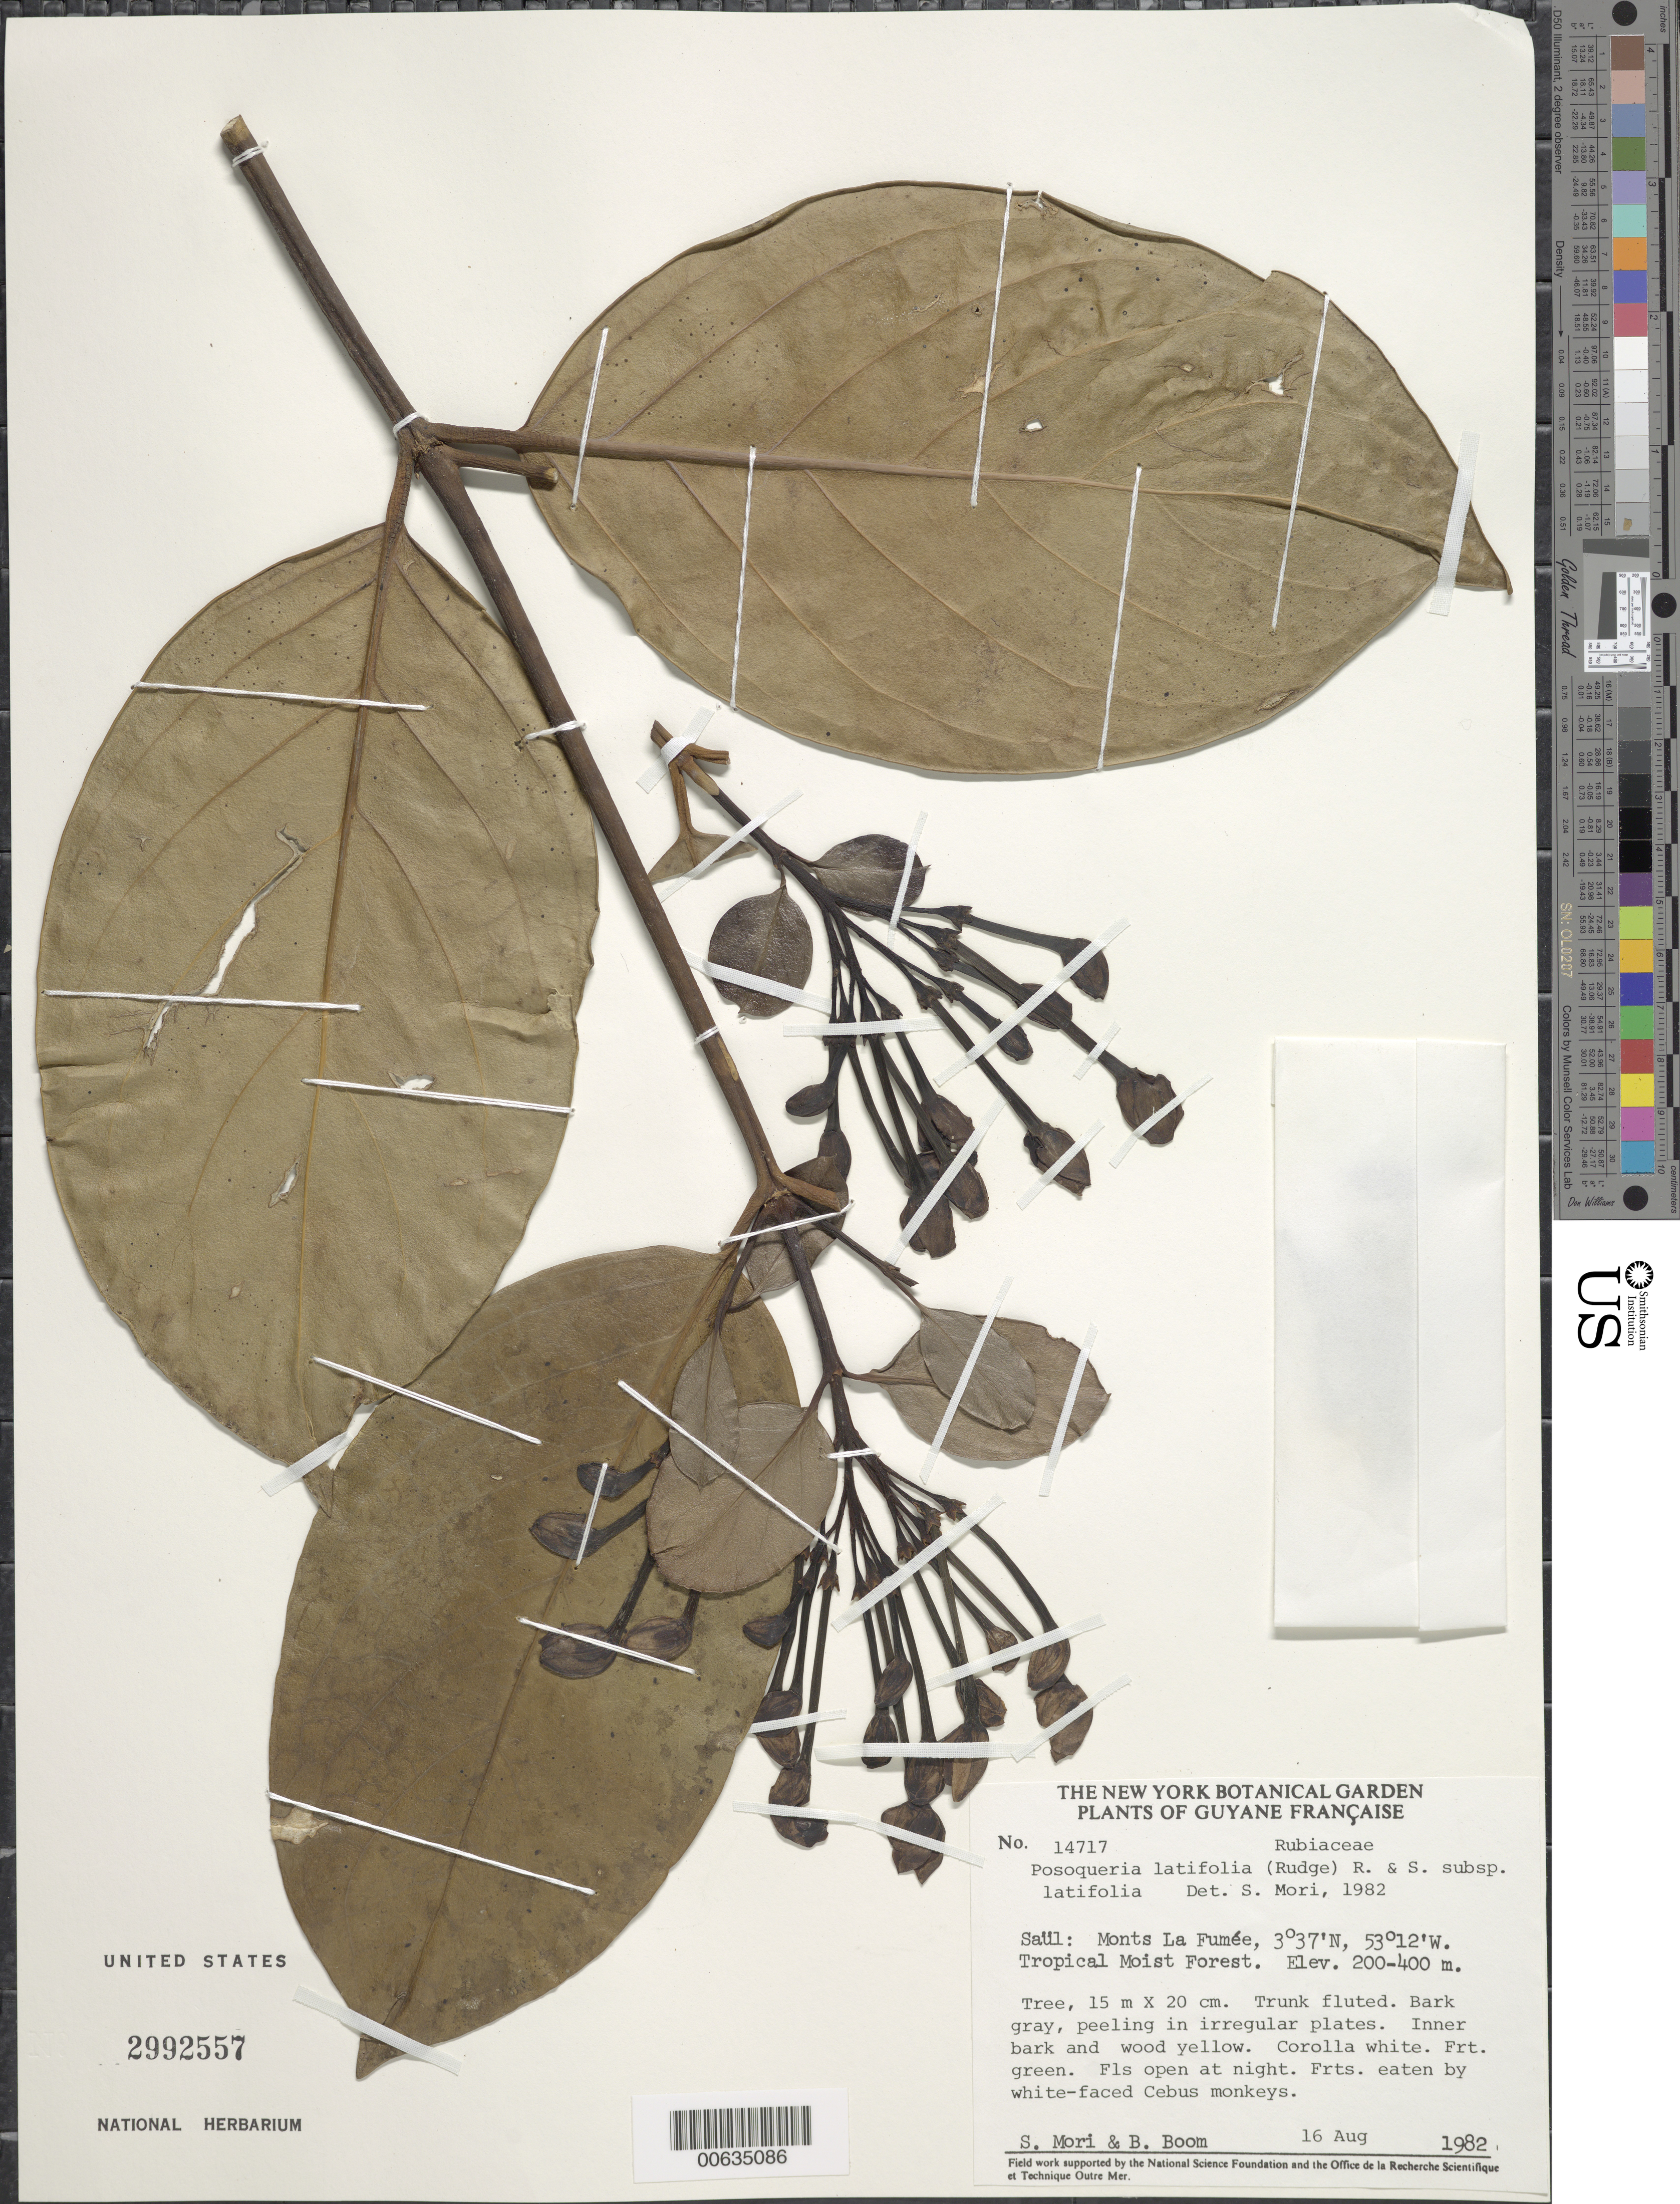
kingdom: Plantae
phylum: Tracheophyta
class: Magnoliopsida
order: Gentianales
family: Rubiaceae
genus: Posoqueria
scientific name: Posoqueria latifolia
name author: (Rudge) Roem. & Schult.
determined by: Mori, Scott A.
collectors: S. Mori & B. M. Boom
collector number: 14717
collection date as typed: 16-Aug-82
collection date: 1982-08-16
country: French Guiana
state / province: Saint-Laurent-du-Maroni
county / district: Saül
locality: Saül, Monts La Fumée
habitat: Tropical moist forest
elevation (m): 200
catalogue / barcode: US 2992557